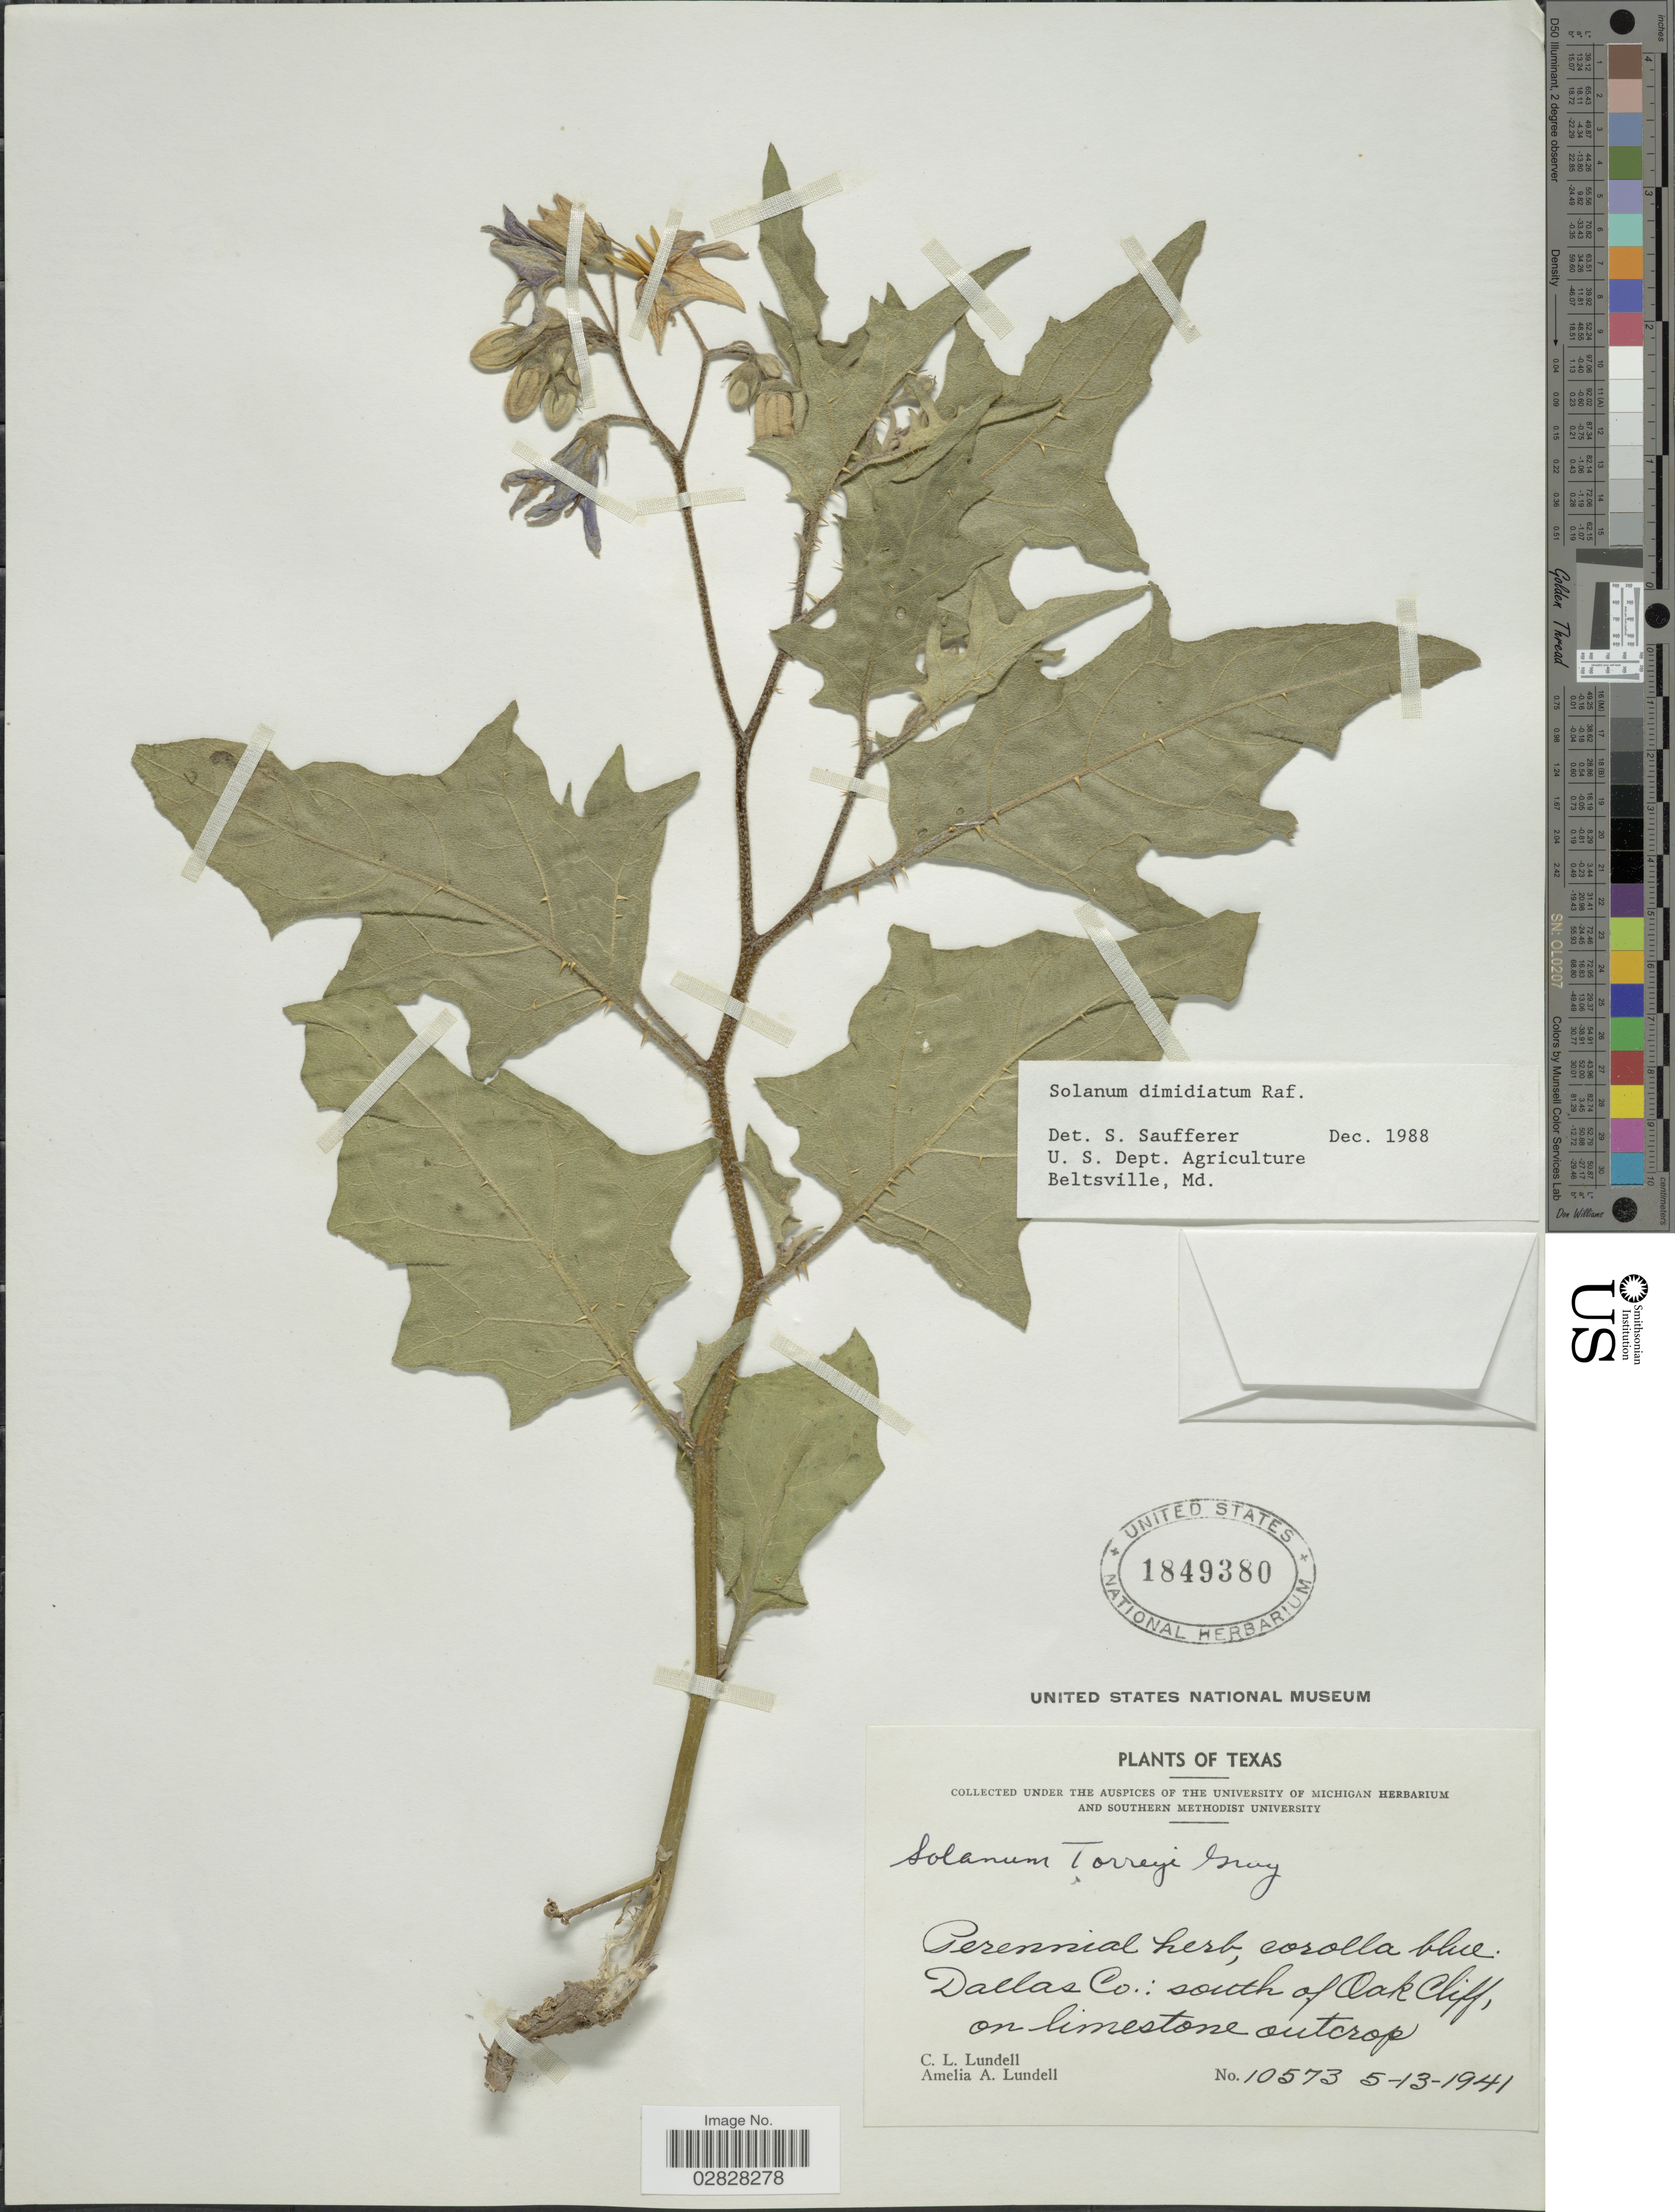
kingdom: Plantae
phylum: Tracheophyta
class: Magnoliopsida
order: Solanales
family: Solanaceae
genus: Solanum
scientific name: Solanum dimidiatum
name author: Raf.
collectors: C. L. Lundell & A. A. Lundell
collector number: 10573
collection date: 1941-05-13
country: United States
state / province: Texas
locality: Dallas Co.: south of Oak Cliff, on limestone outcrop.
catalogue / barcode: US 1849380